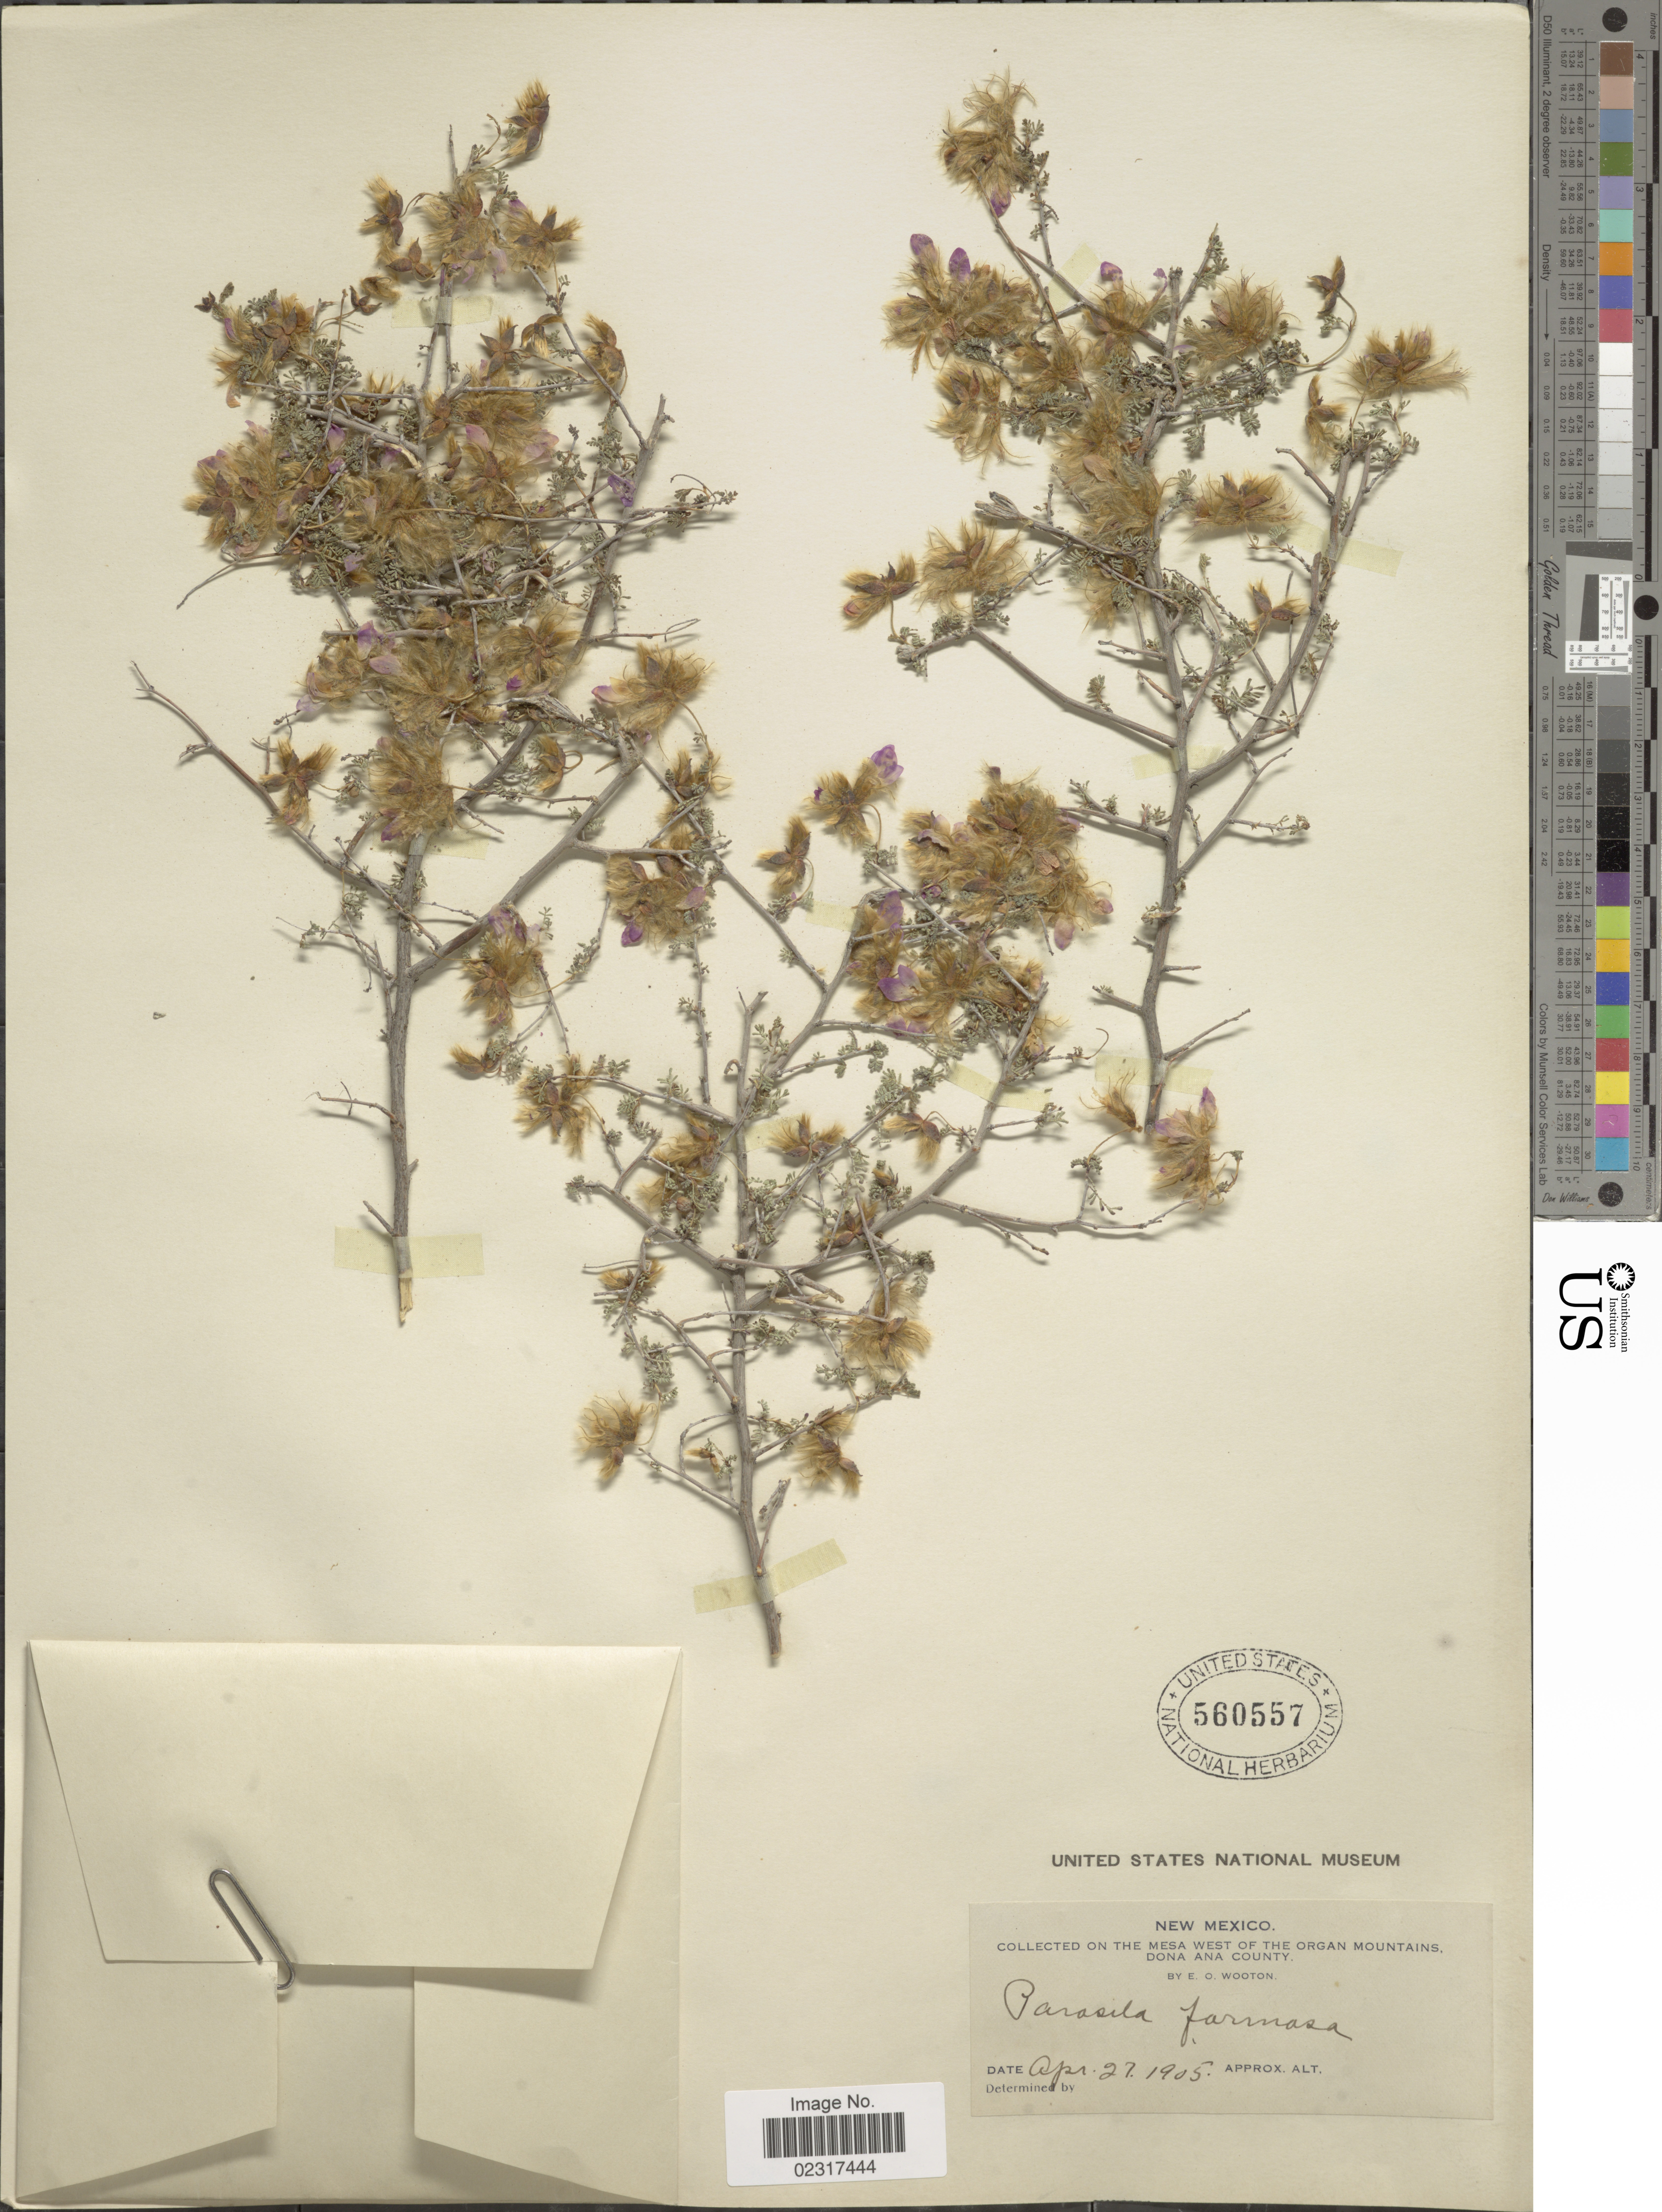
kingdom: Plantae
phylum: Tracheophyta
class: Magnoliopsida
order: Fabales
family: Fabaceae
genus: Dalea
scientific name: Dalea formosa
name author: Torr.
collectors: E. O. Wooton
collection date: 1905-04-27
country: United States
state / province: New Mexico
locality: On the Mesa West of The Organ Mountains, Dona Ana County.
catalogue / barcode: US 560557